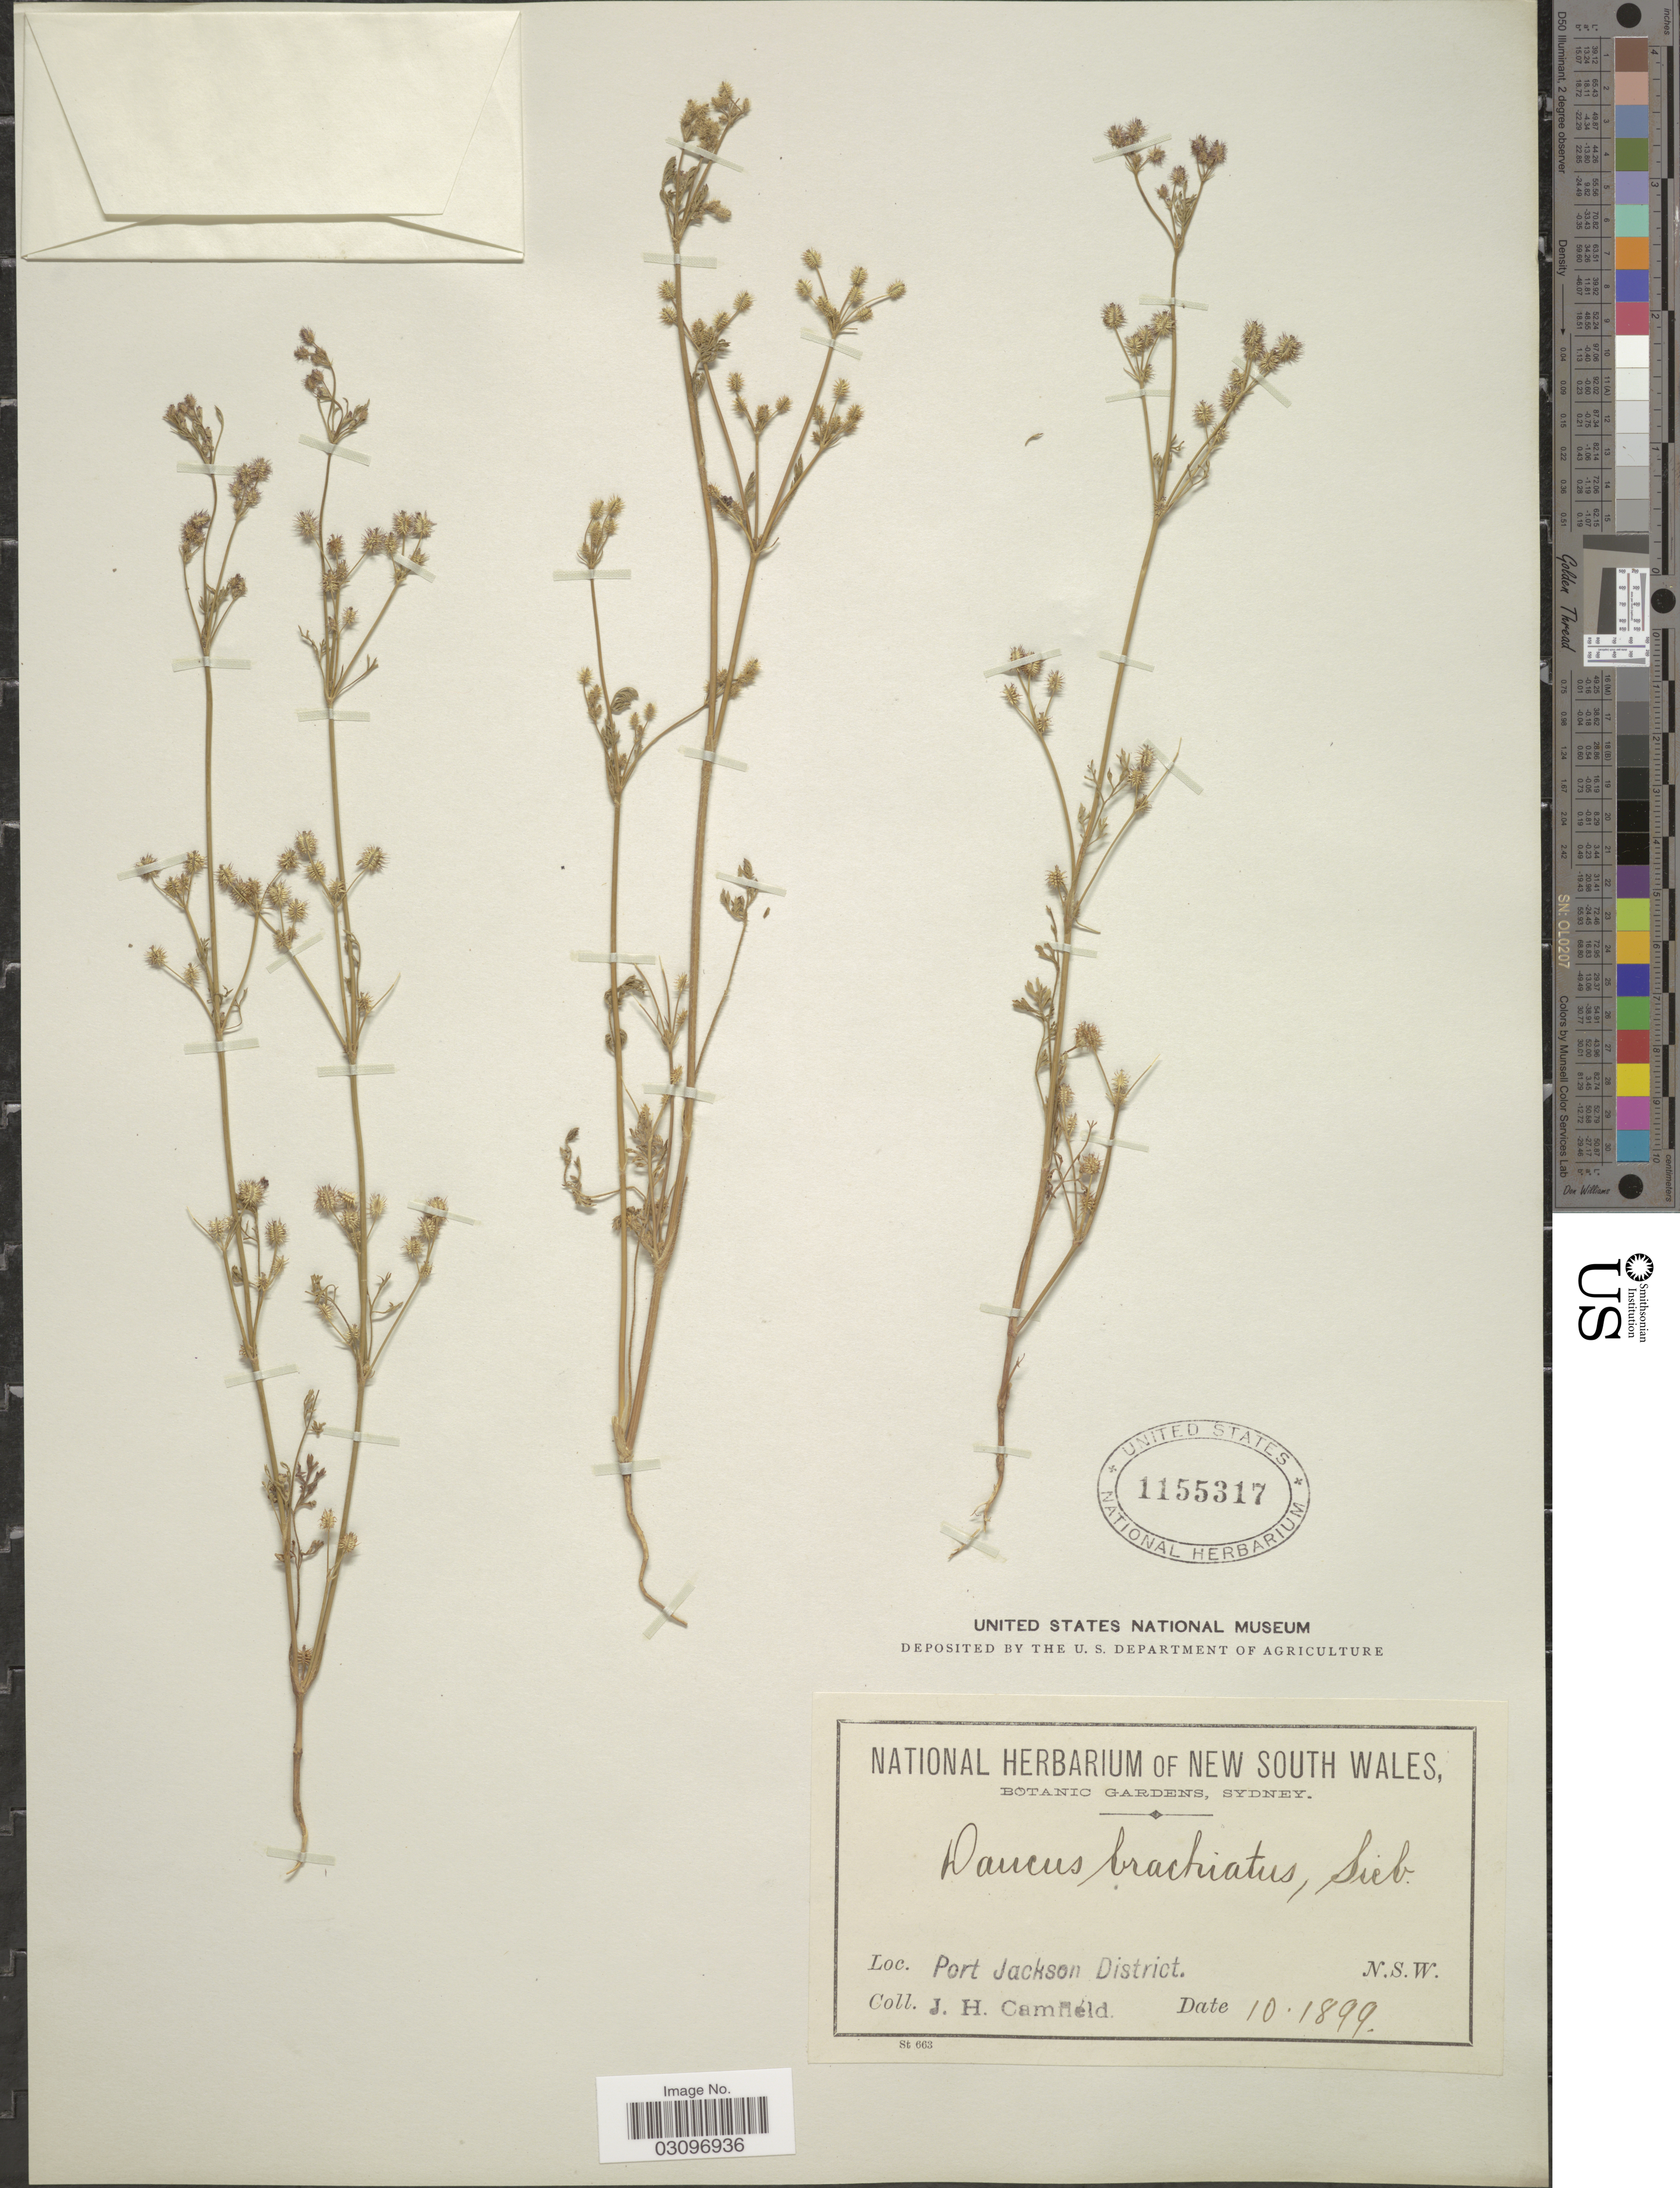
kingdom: Plantae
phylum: Tracheophyta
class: Magnoliopsida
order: Apiales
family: Apiaceae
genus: Daucus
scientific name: Daucus glochidiatus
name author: (Labill.) Fisch. et al.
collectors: J. Camfield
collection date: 1899-10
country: Australia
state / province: New South Wales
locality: Port Jackson District.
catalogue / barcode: US 1155317